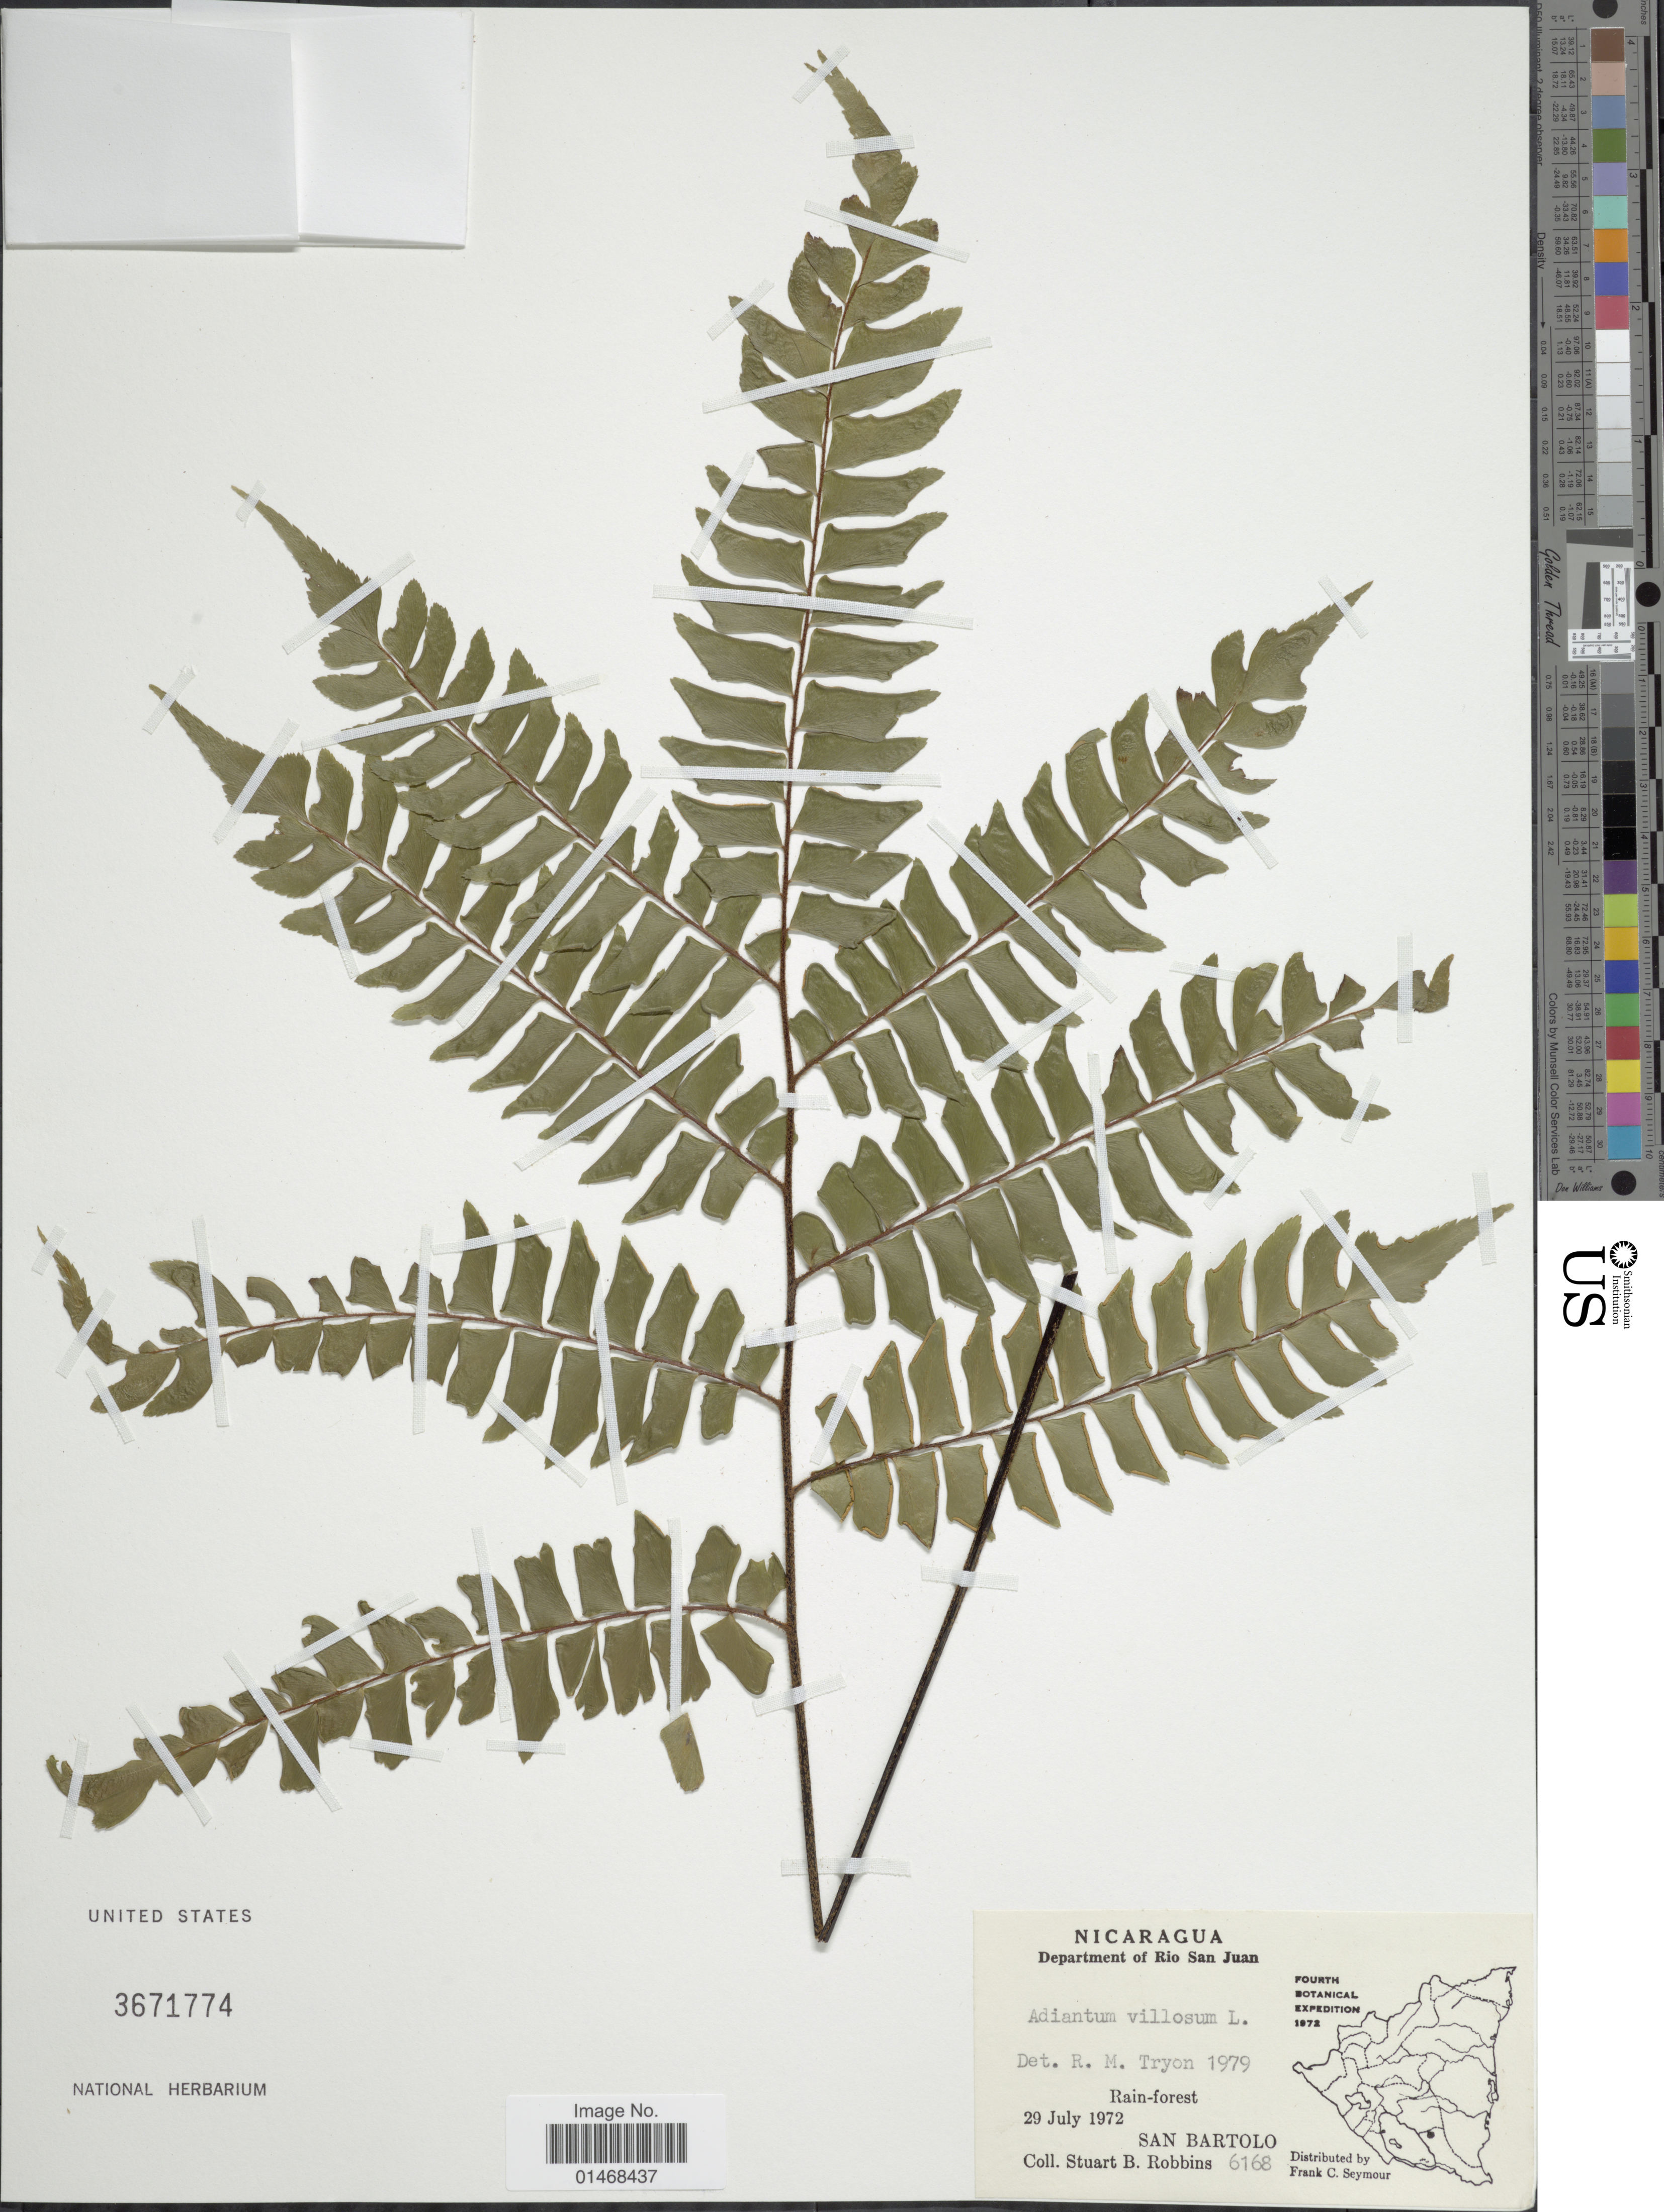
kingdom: Plantae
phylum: Tracheophyta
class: Polypodiopsida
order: Polypodiales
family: Pteridaceae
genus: Adiantum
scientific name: Adiantum villosum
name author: L.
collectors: S. B. Robbins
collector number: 6168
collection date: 1972-07-29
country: Nicaragua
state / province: Rio San Juan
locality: Department of Rio San Juan, San Bartolo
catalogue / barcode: US 3671774